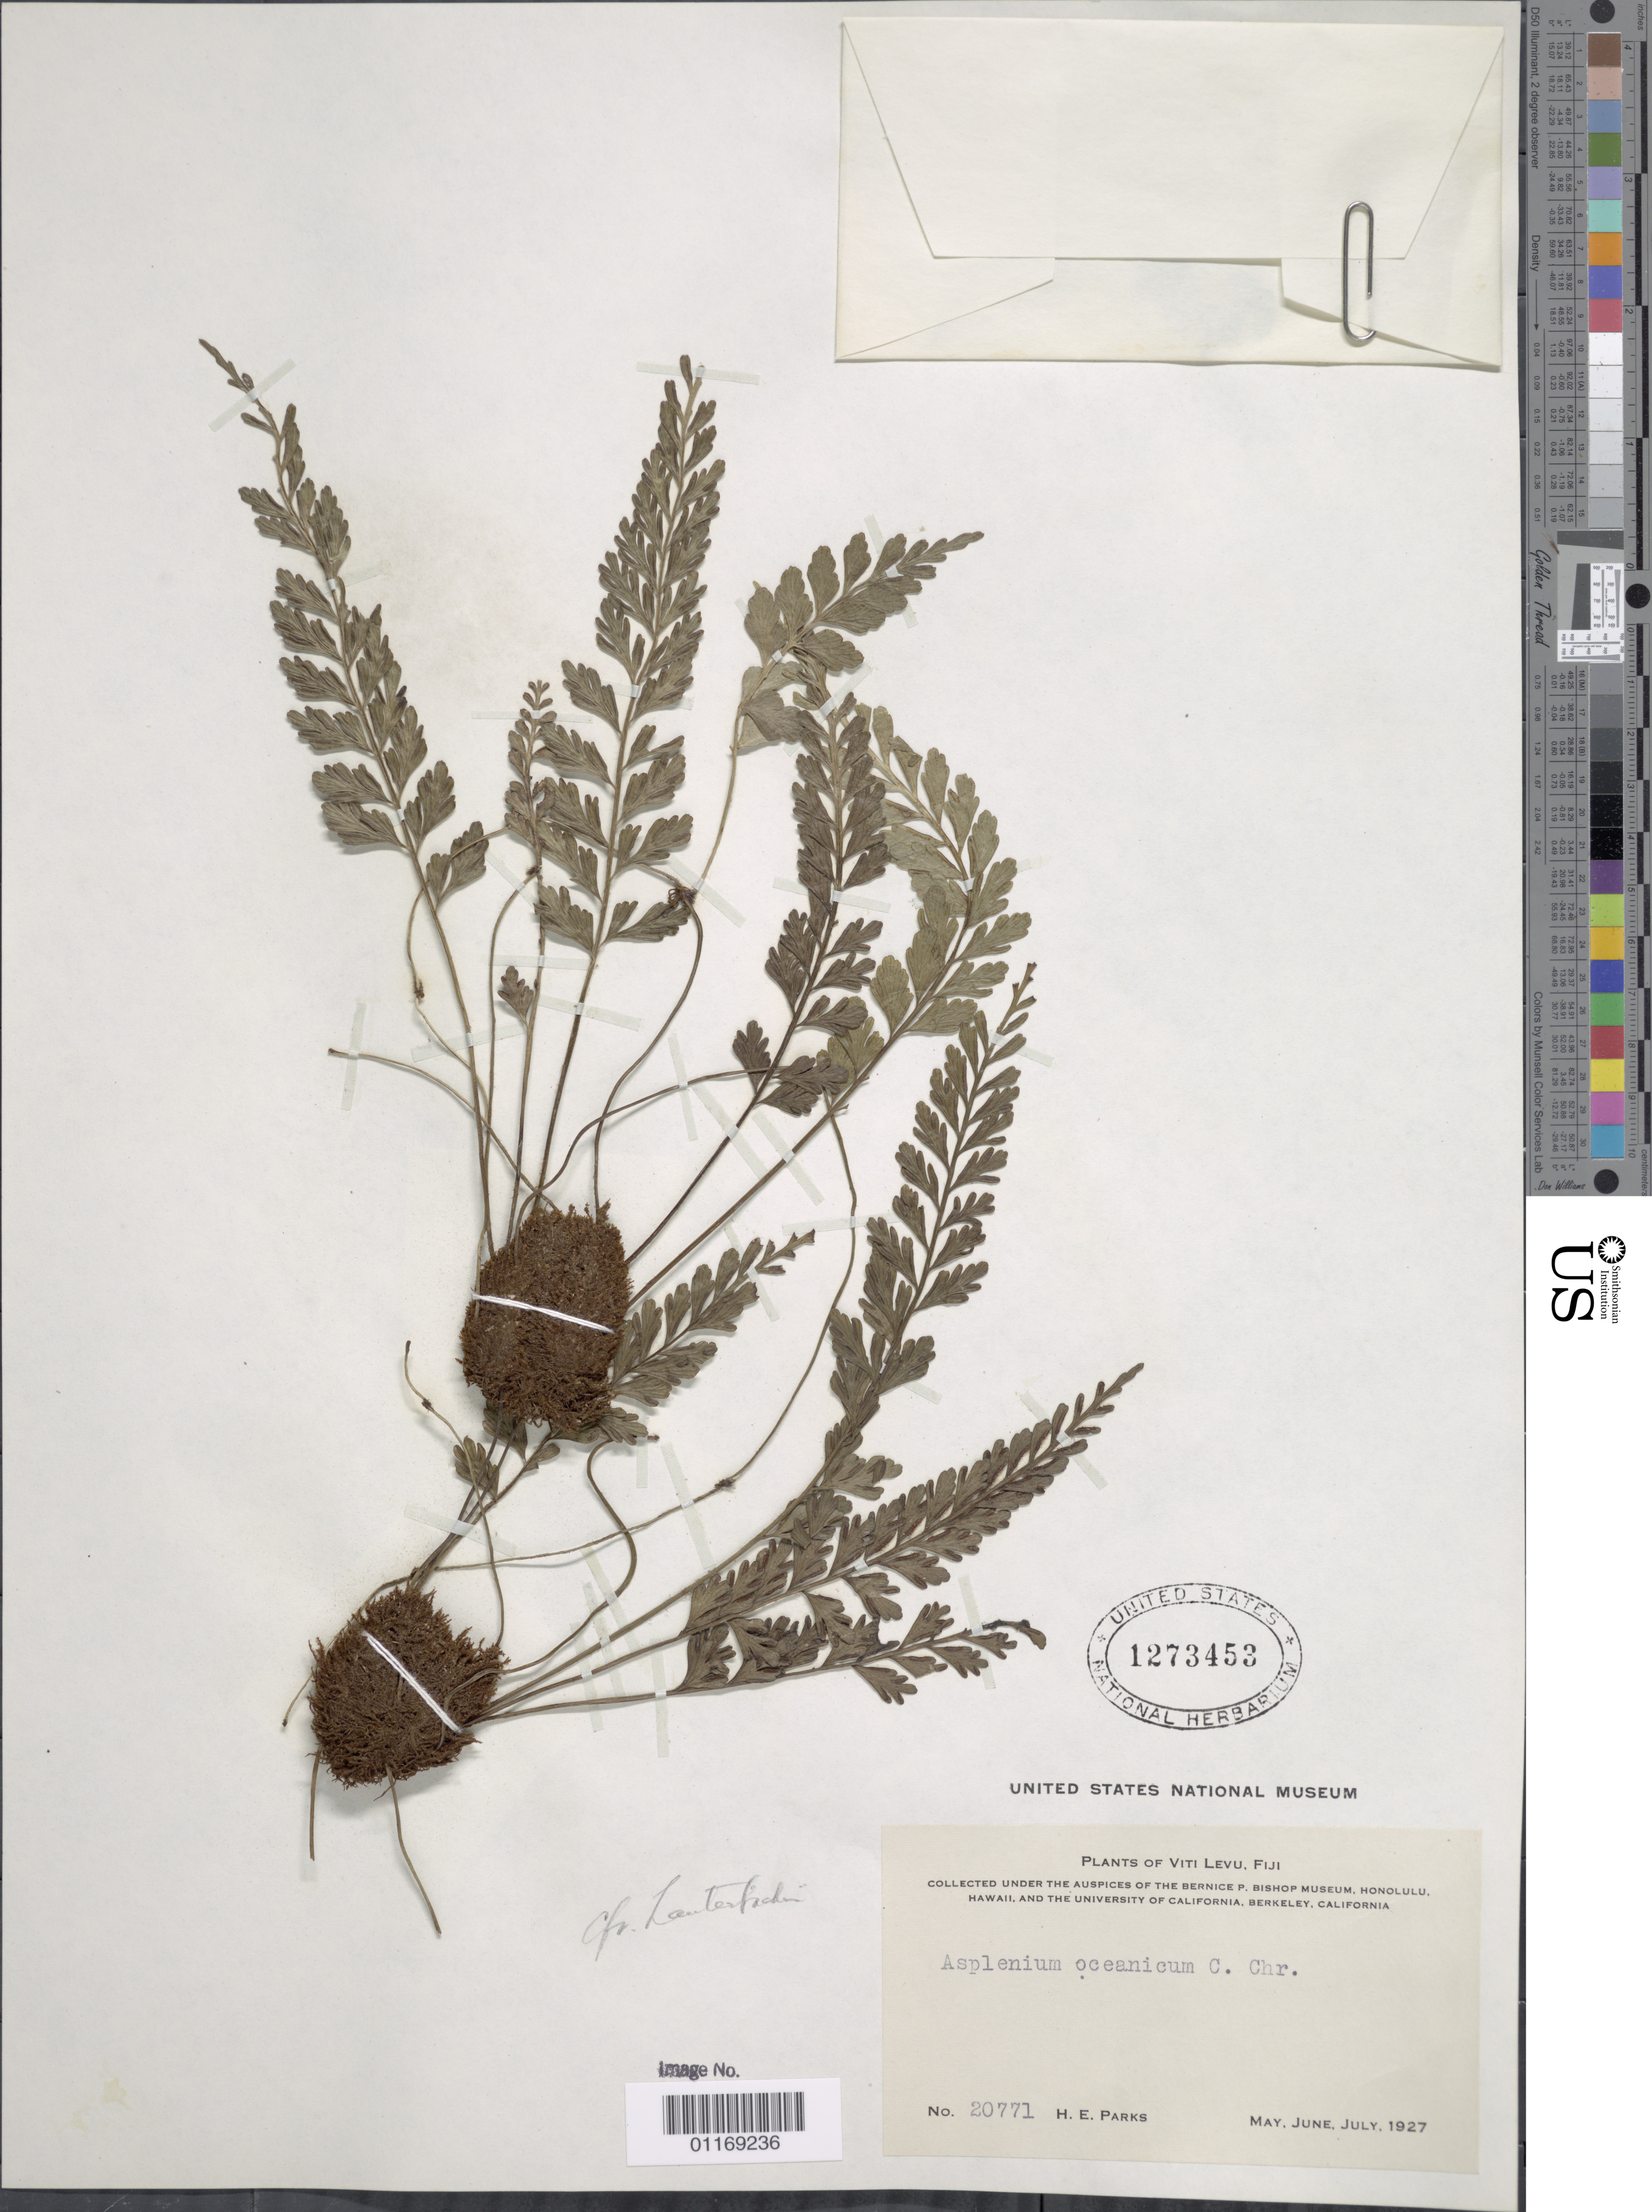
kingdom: Plantae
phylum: Tracheophyta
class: Polypodiopsida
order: Polypodiales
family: Aspleniaceae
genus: Asplenium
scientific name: Asplenium lauterbachii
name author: Christ in K. Schum. & Lauterb.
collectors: H. E. Parks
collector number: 20771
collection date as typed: May-Jul 1927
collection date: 1927-05/1927-07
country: Fiji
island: Viti Levu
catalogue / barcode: US 1273453